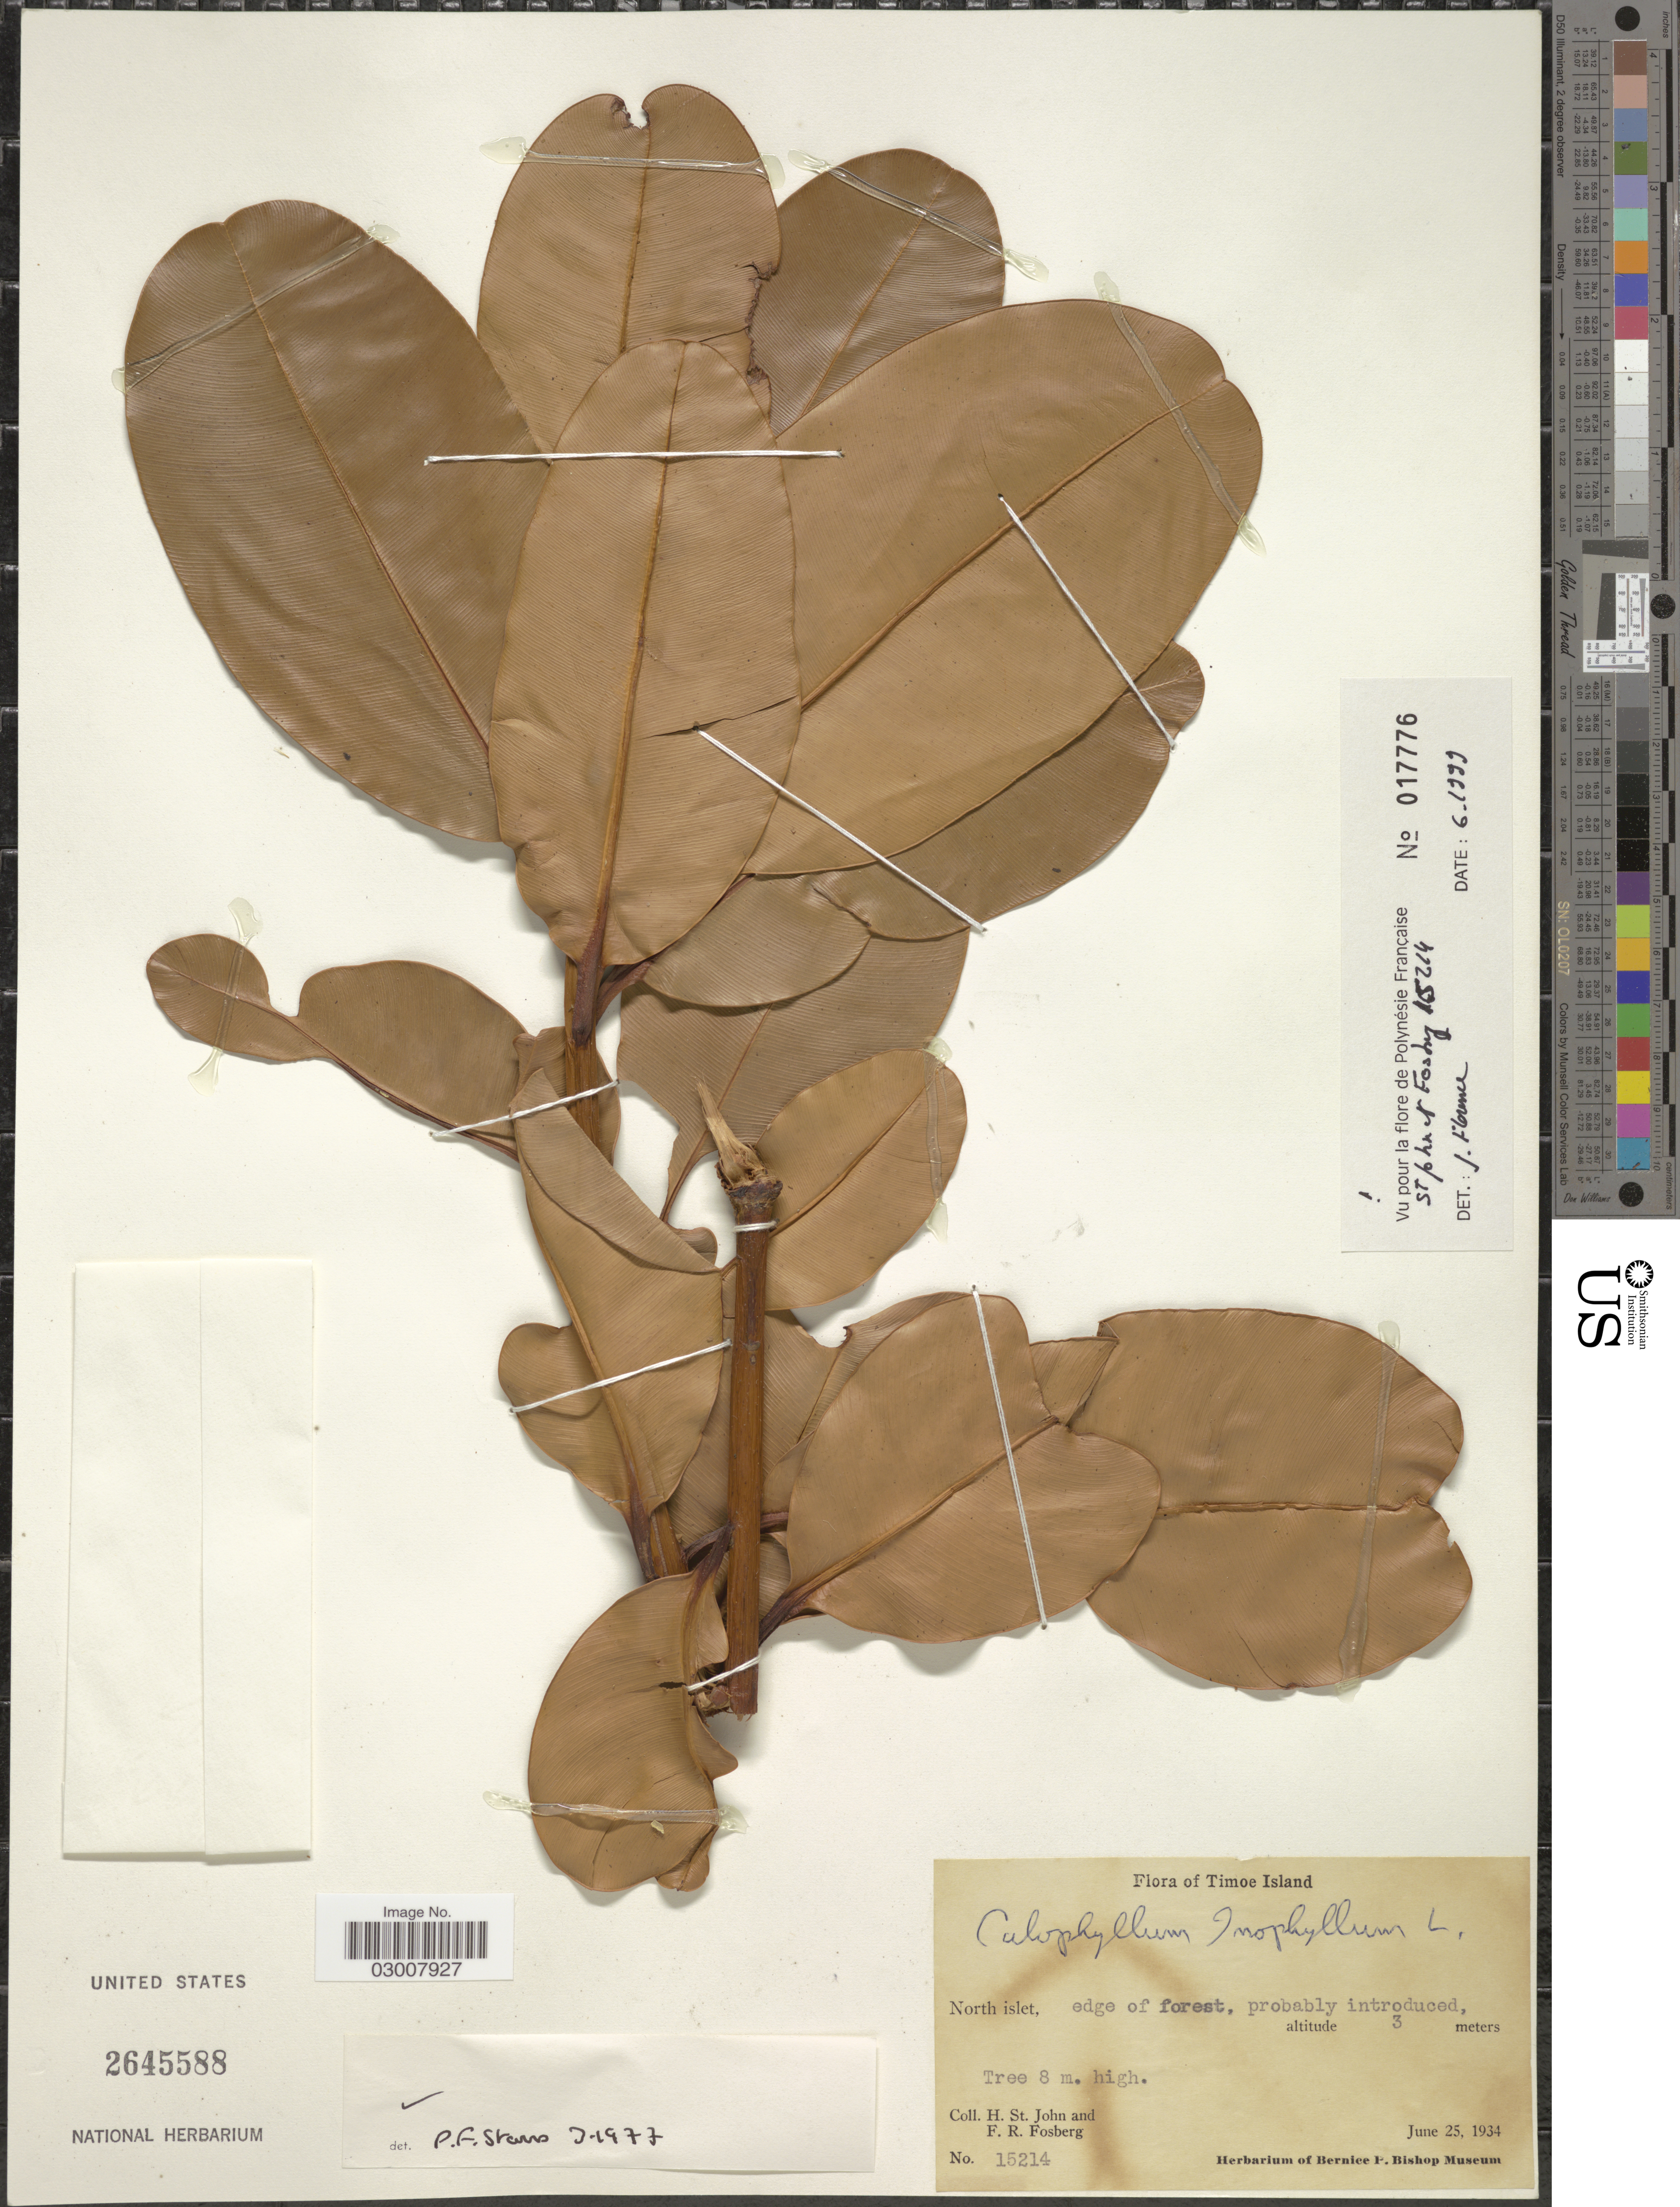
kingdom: Plantae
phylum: Tracheophyta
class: Magnoliopsida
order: Malpighiales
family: Calophyllaceae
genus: Calophyllum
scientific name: Calophyllum inophyllum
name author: L.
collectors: H. St. John & F. R. Fosberg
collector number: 15214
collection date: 1934-06-25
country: French Polynesia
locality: Timoe Island. North islet, edge of forest.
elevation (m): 3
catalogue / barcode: US 2645588